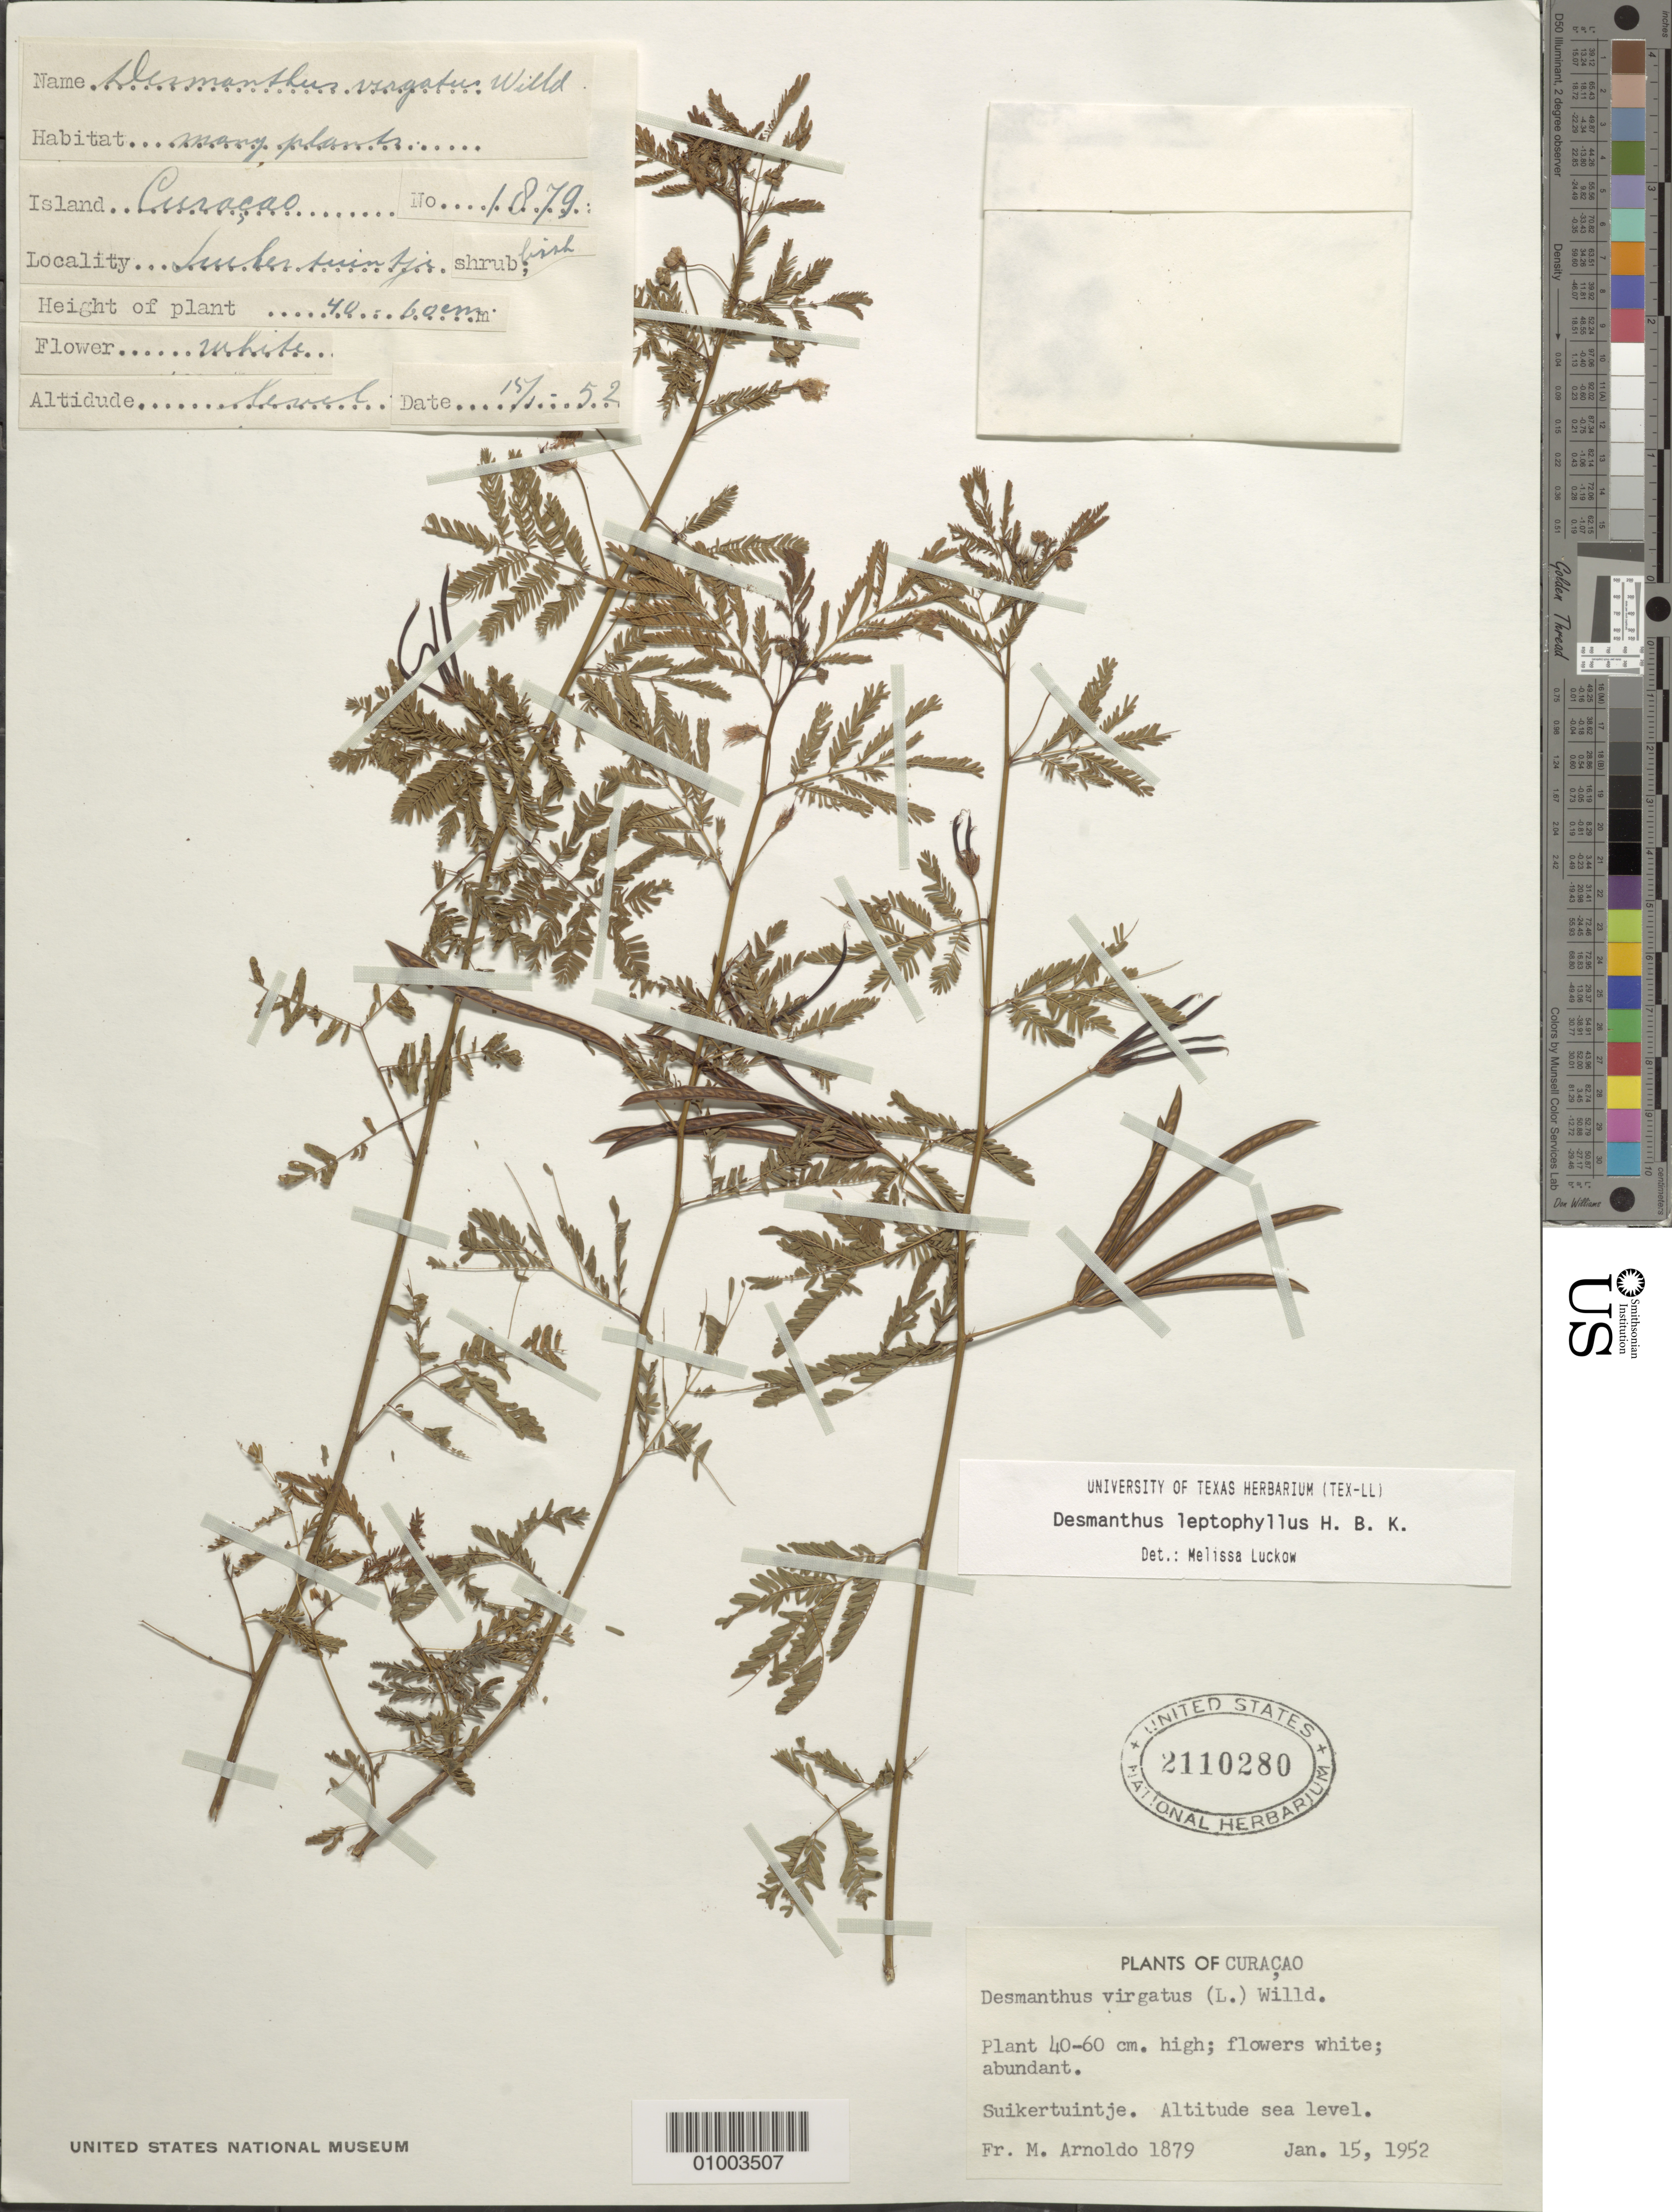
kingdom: Plantae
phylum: Tracheophyta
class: Magnoliopsida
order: Fabales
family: Fabaceae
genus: Desmanthus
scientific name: Desmanthus leptophyllus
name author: Kunth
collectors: N. Arnoldo-Broeders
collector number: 1879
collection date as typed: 15 Jan 1952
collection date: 1952-01-15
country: Curaçao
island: Curaçao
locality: Suikertuintje. Altitude - Sea level. Habitat: many plants.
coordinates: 0 N, 0 E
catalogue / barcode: US 2210280